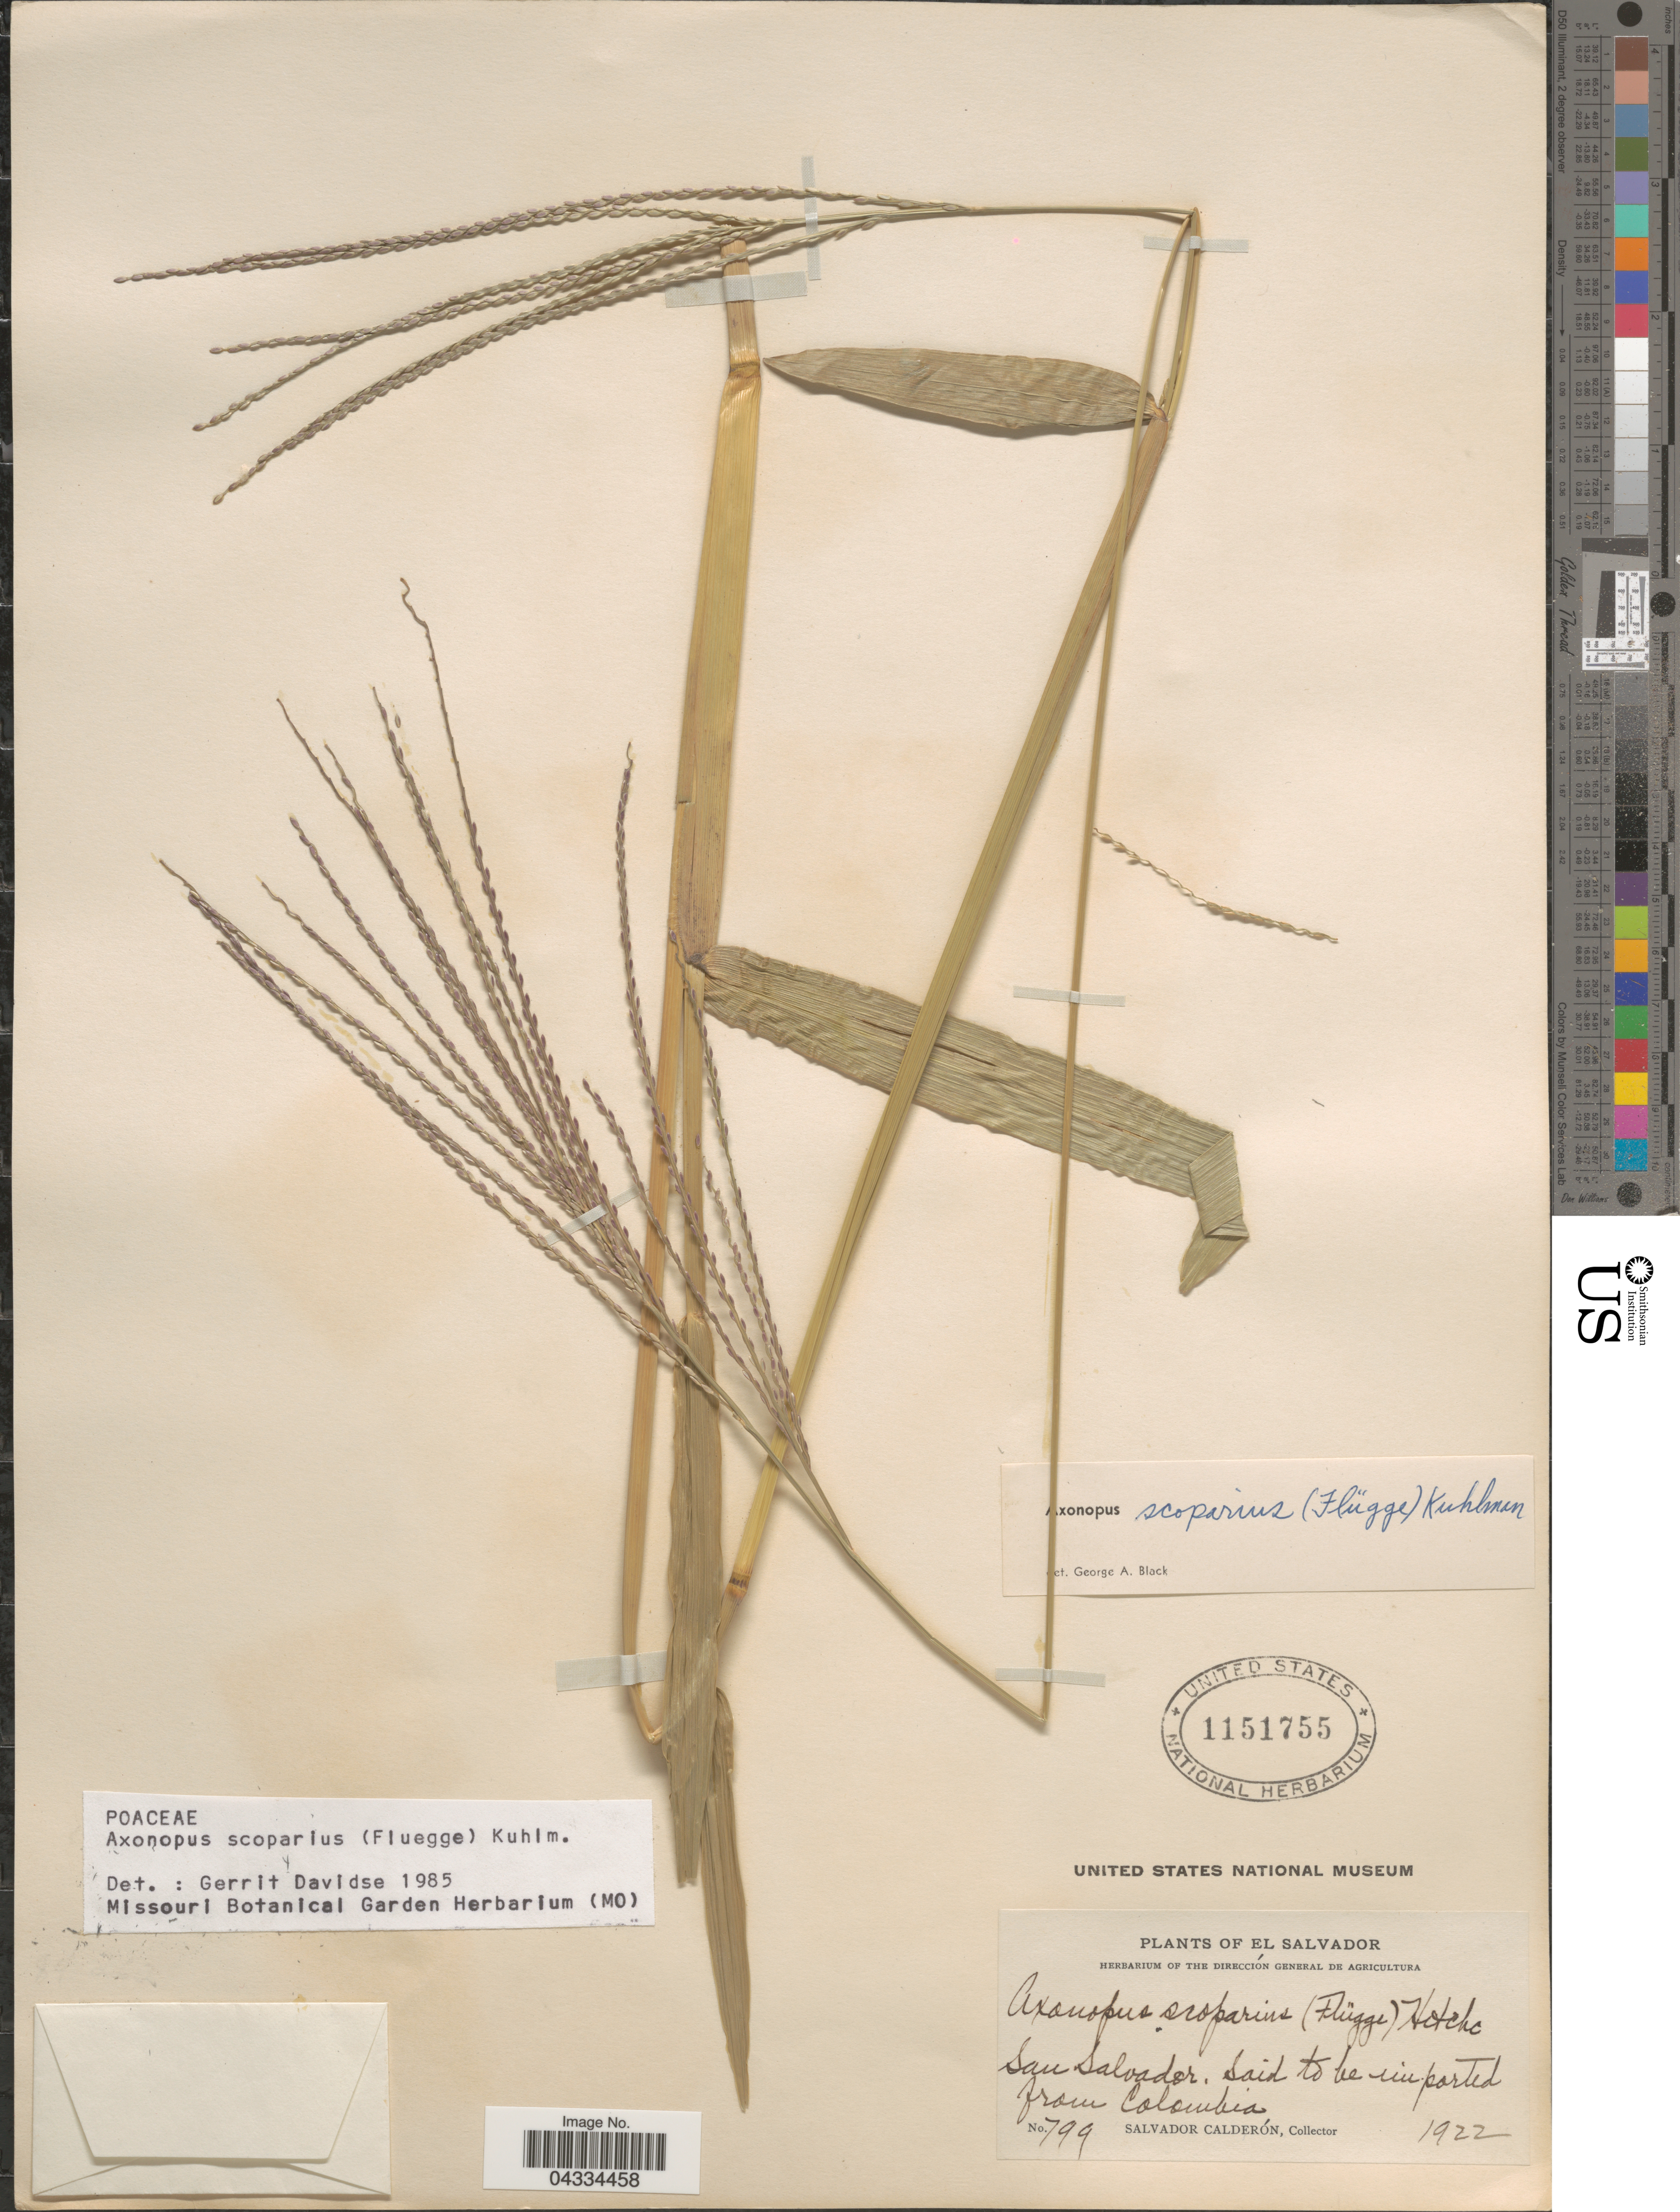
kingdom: Plantae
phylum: Tracheophyta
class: Liliopsida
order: Poales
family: Poaceae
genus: Axonopus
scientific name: Axonopus scoparius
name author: (Flüggé) Kuhlm.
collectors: S. Calderón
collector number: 799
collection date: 1922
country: El Salvador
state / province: San Salvador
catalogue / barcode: US 1151755